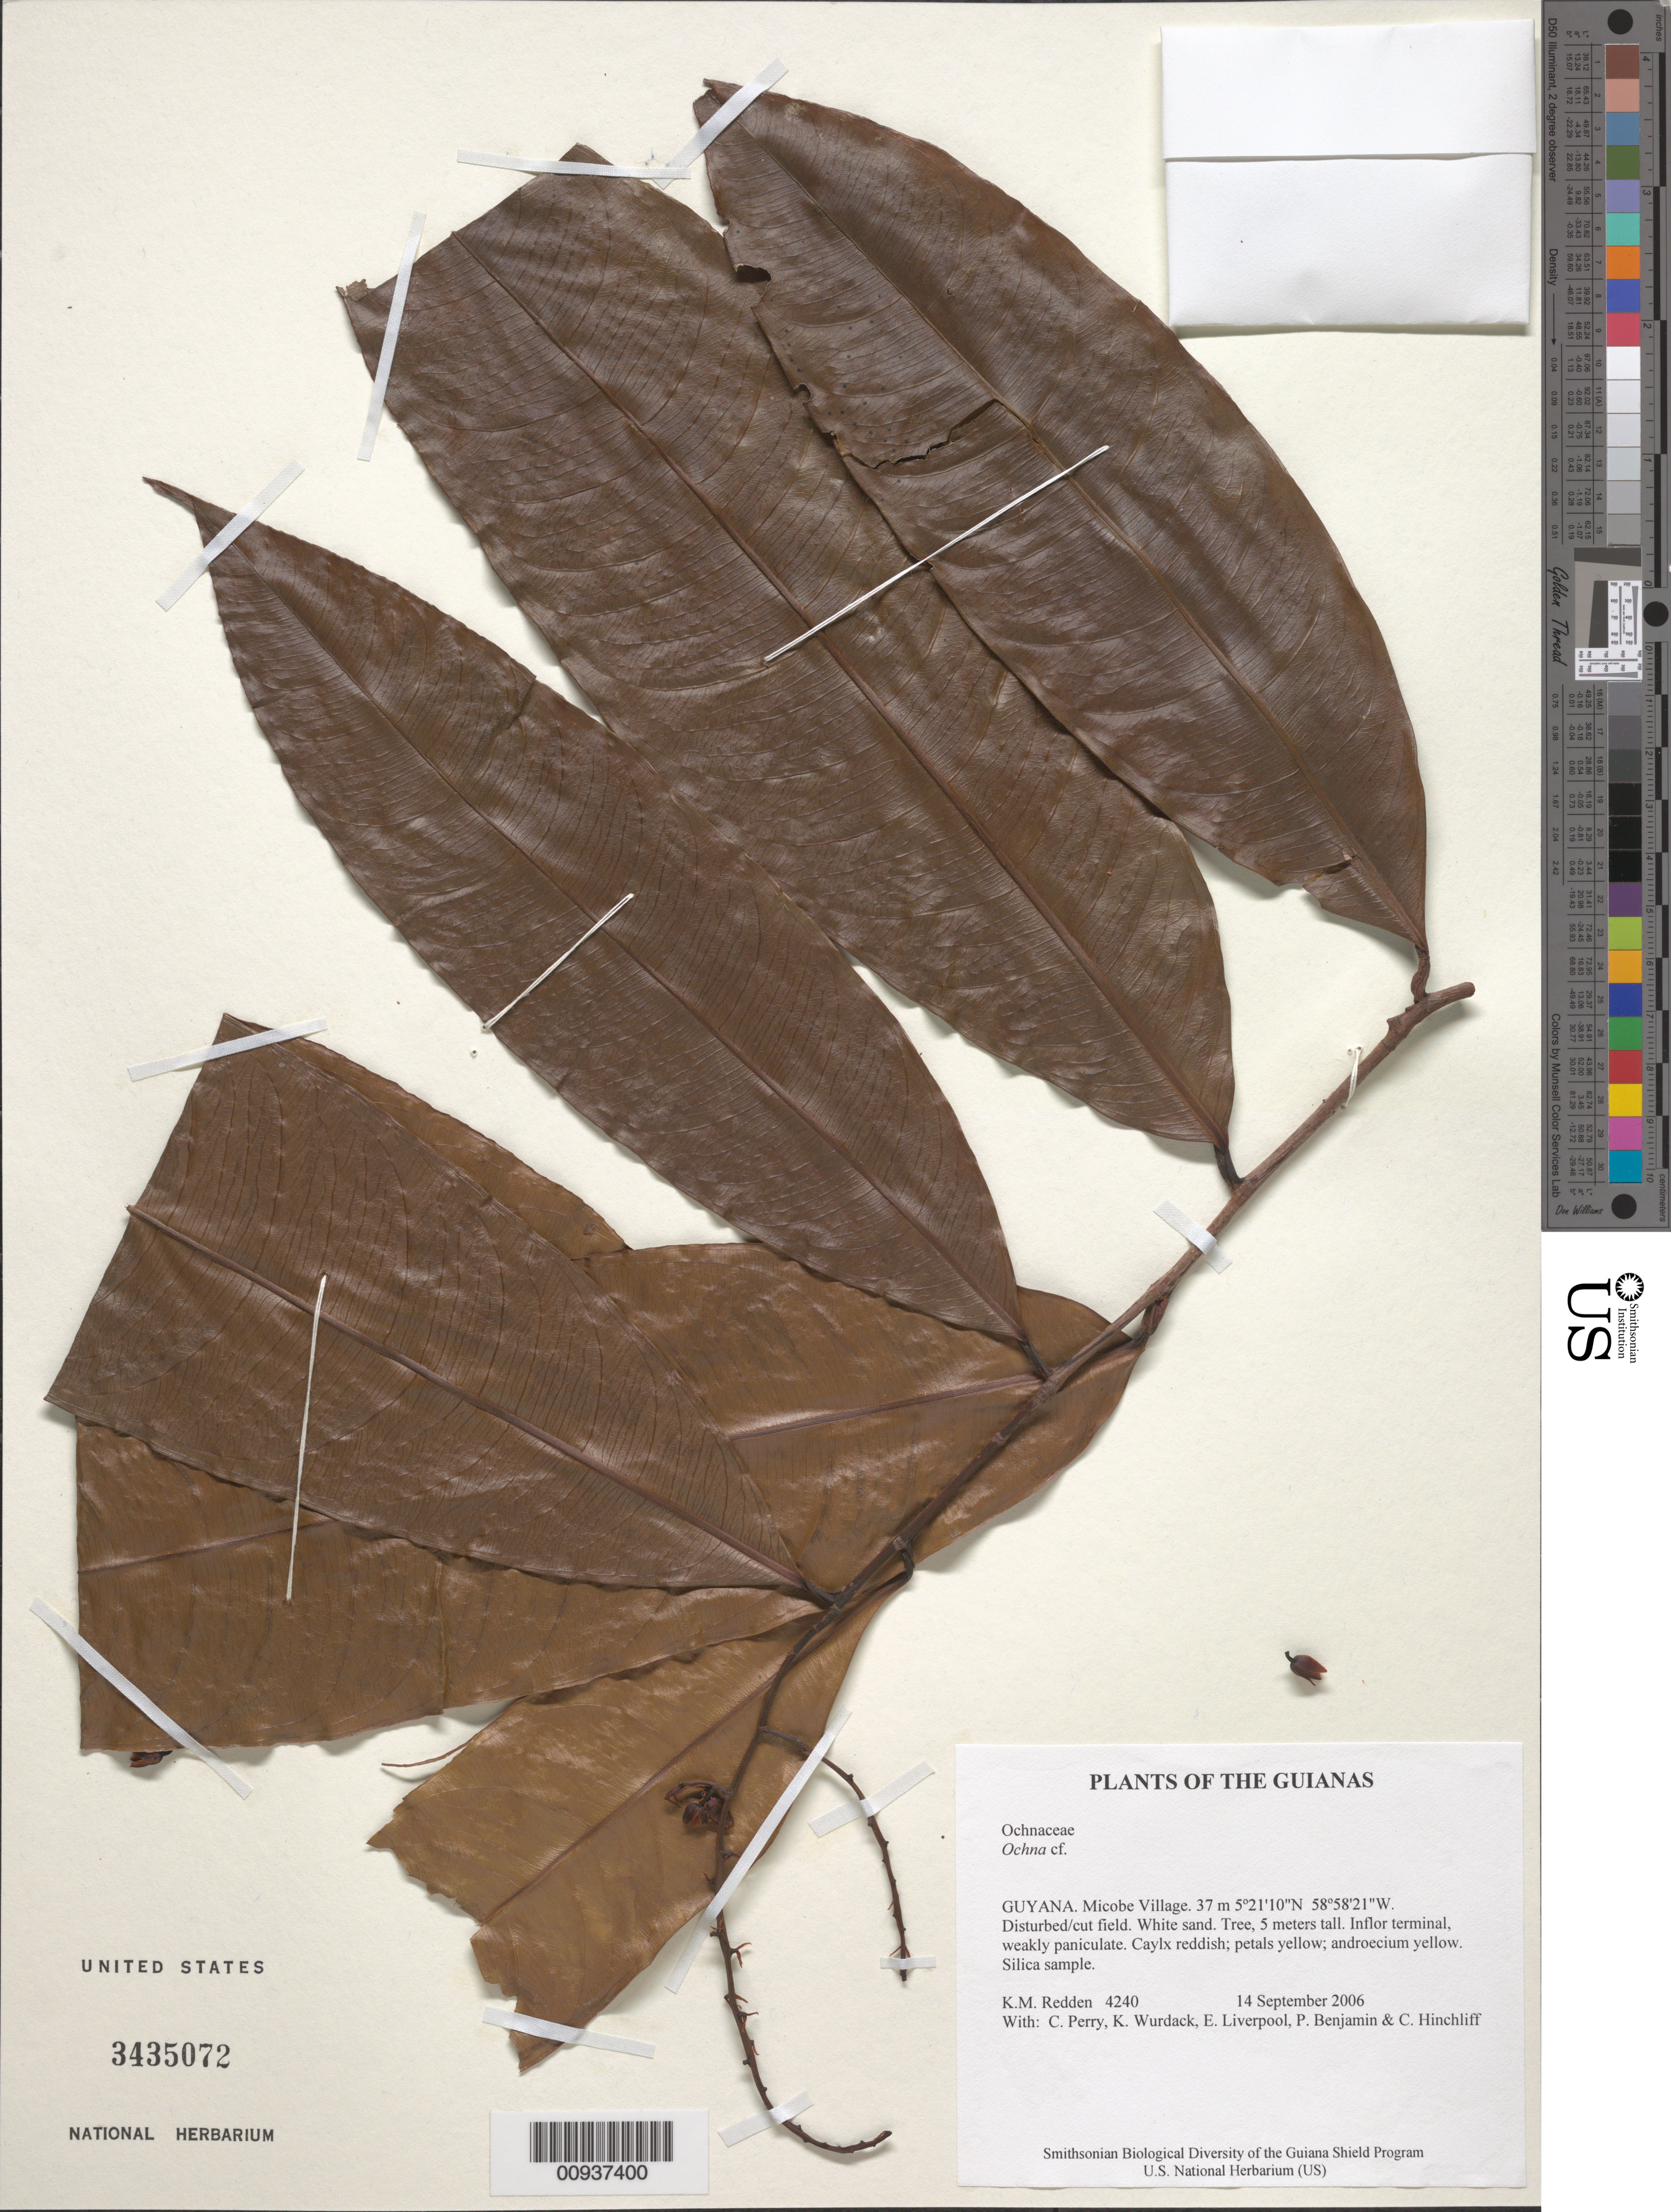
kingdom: Plantae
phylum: Tracheophyta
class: Magnoliopsida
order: Malpighiales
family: Ochnaceae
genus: Ochna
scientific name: Ochna sp.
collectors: K. M. Redden, C. Perry, K. Wurdack, E. Liverpool, P. Benjamin & C. E. Hinchliff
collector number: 4240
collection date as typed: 14 September 2006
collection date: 2006-09-14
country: Guyana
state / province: Potaro-Siparuni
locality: Micobe Village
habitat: Disturbed/cut field. White sand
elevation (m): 37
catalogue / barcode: US 3435072